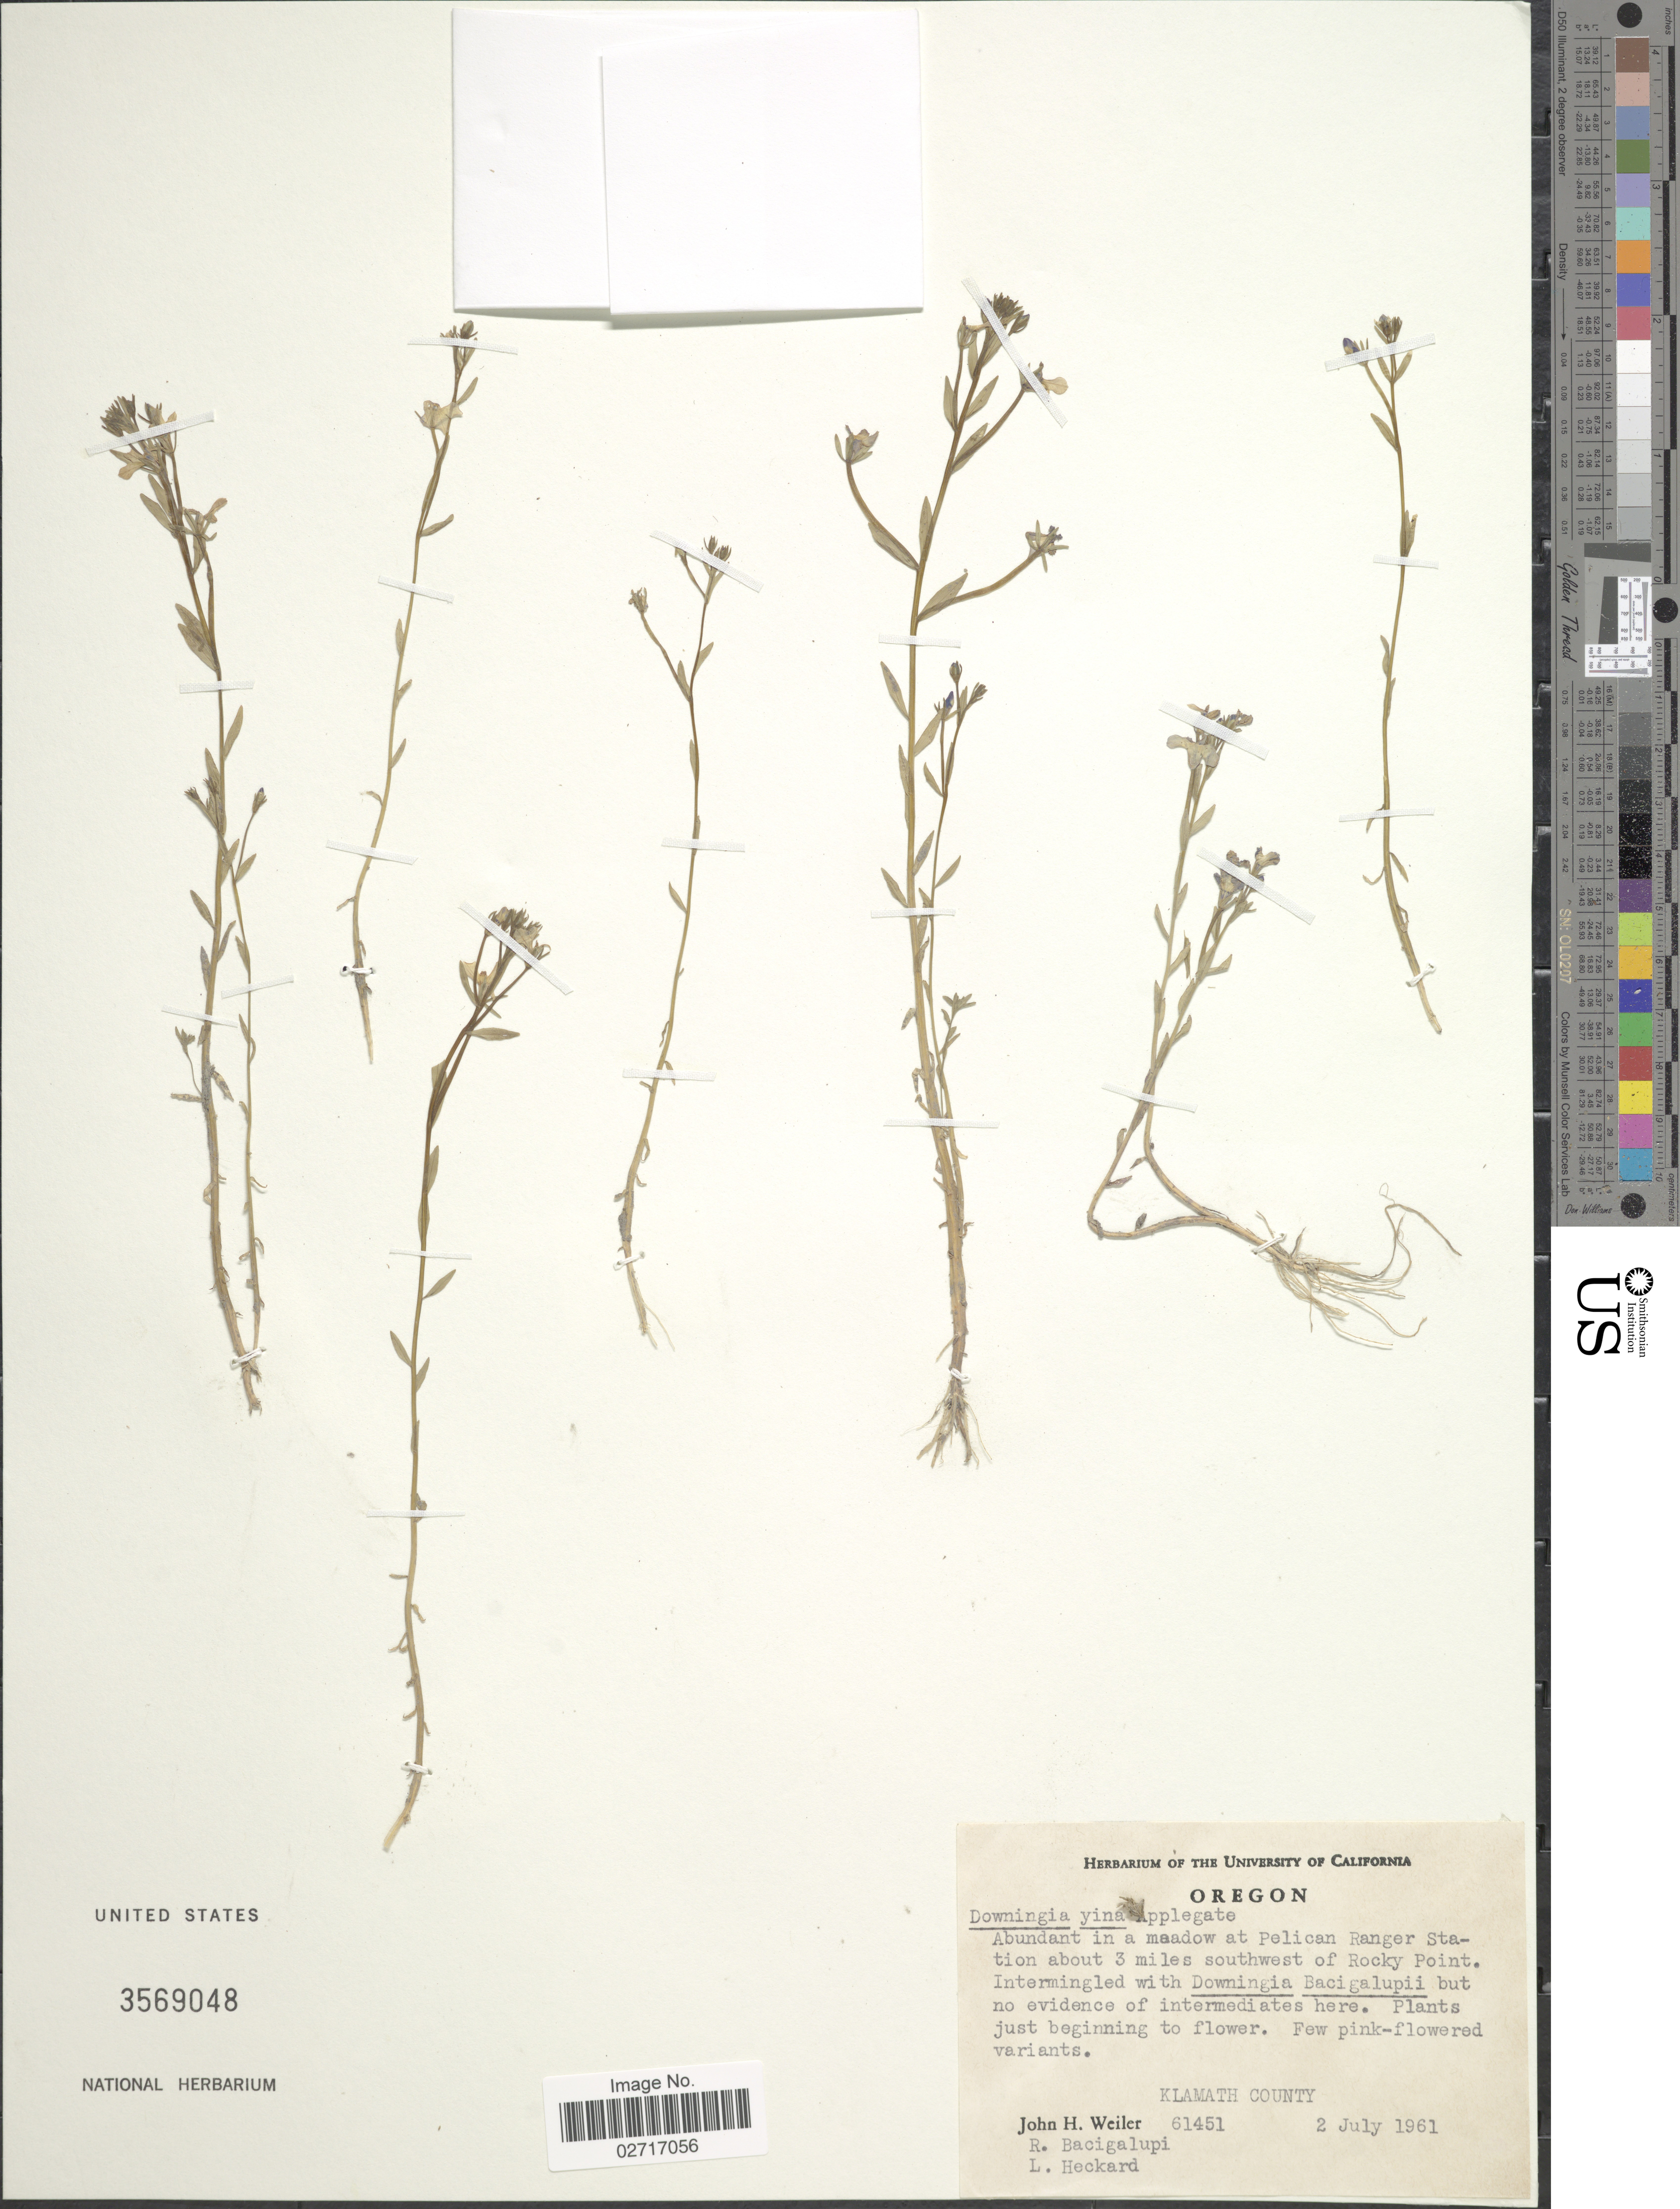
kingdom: Plantae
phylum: Tracheophyta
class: Magnoliopsida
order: Asterales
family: Campanulaceae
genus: Downingia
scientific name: Downingia yina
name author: Applegate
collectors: J. H. Weiler, R. Bacigalupi & L. R. Heckard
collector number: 61451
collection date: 1961-07-02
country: United States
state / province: Oregon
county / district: Klamath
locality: Abundant in a meadow at Pelican Ranger Station about 3 miles southwest of Rocky Point. Klamath County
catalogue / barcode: US 3569048